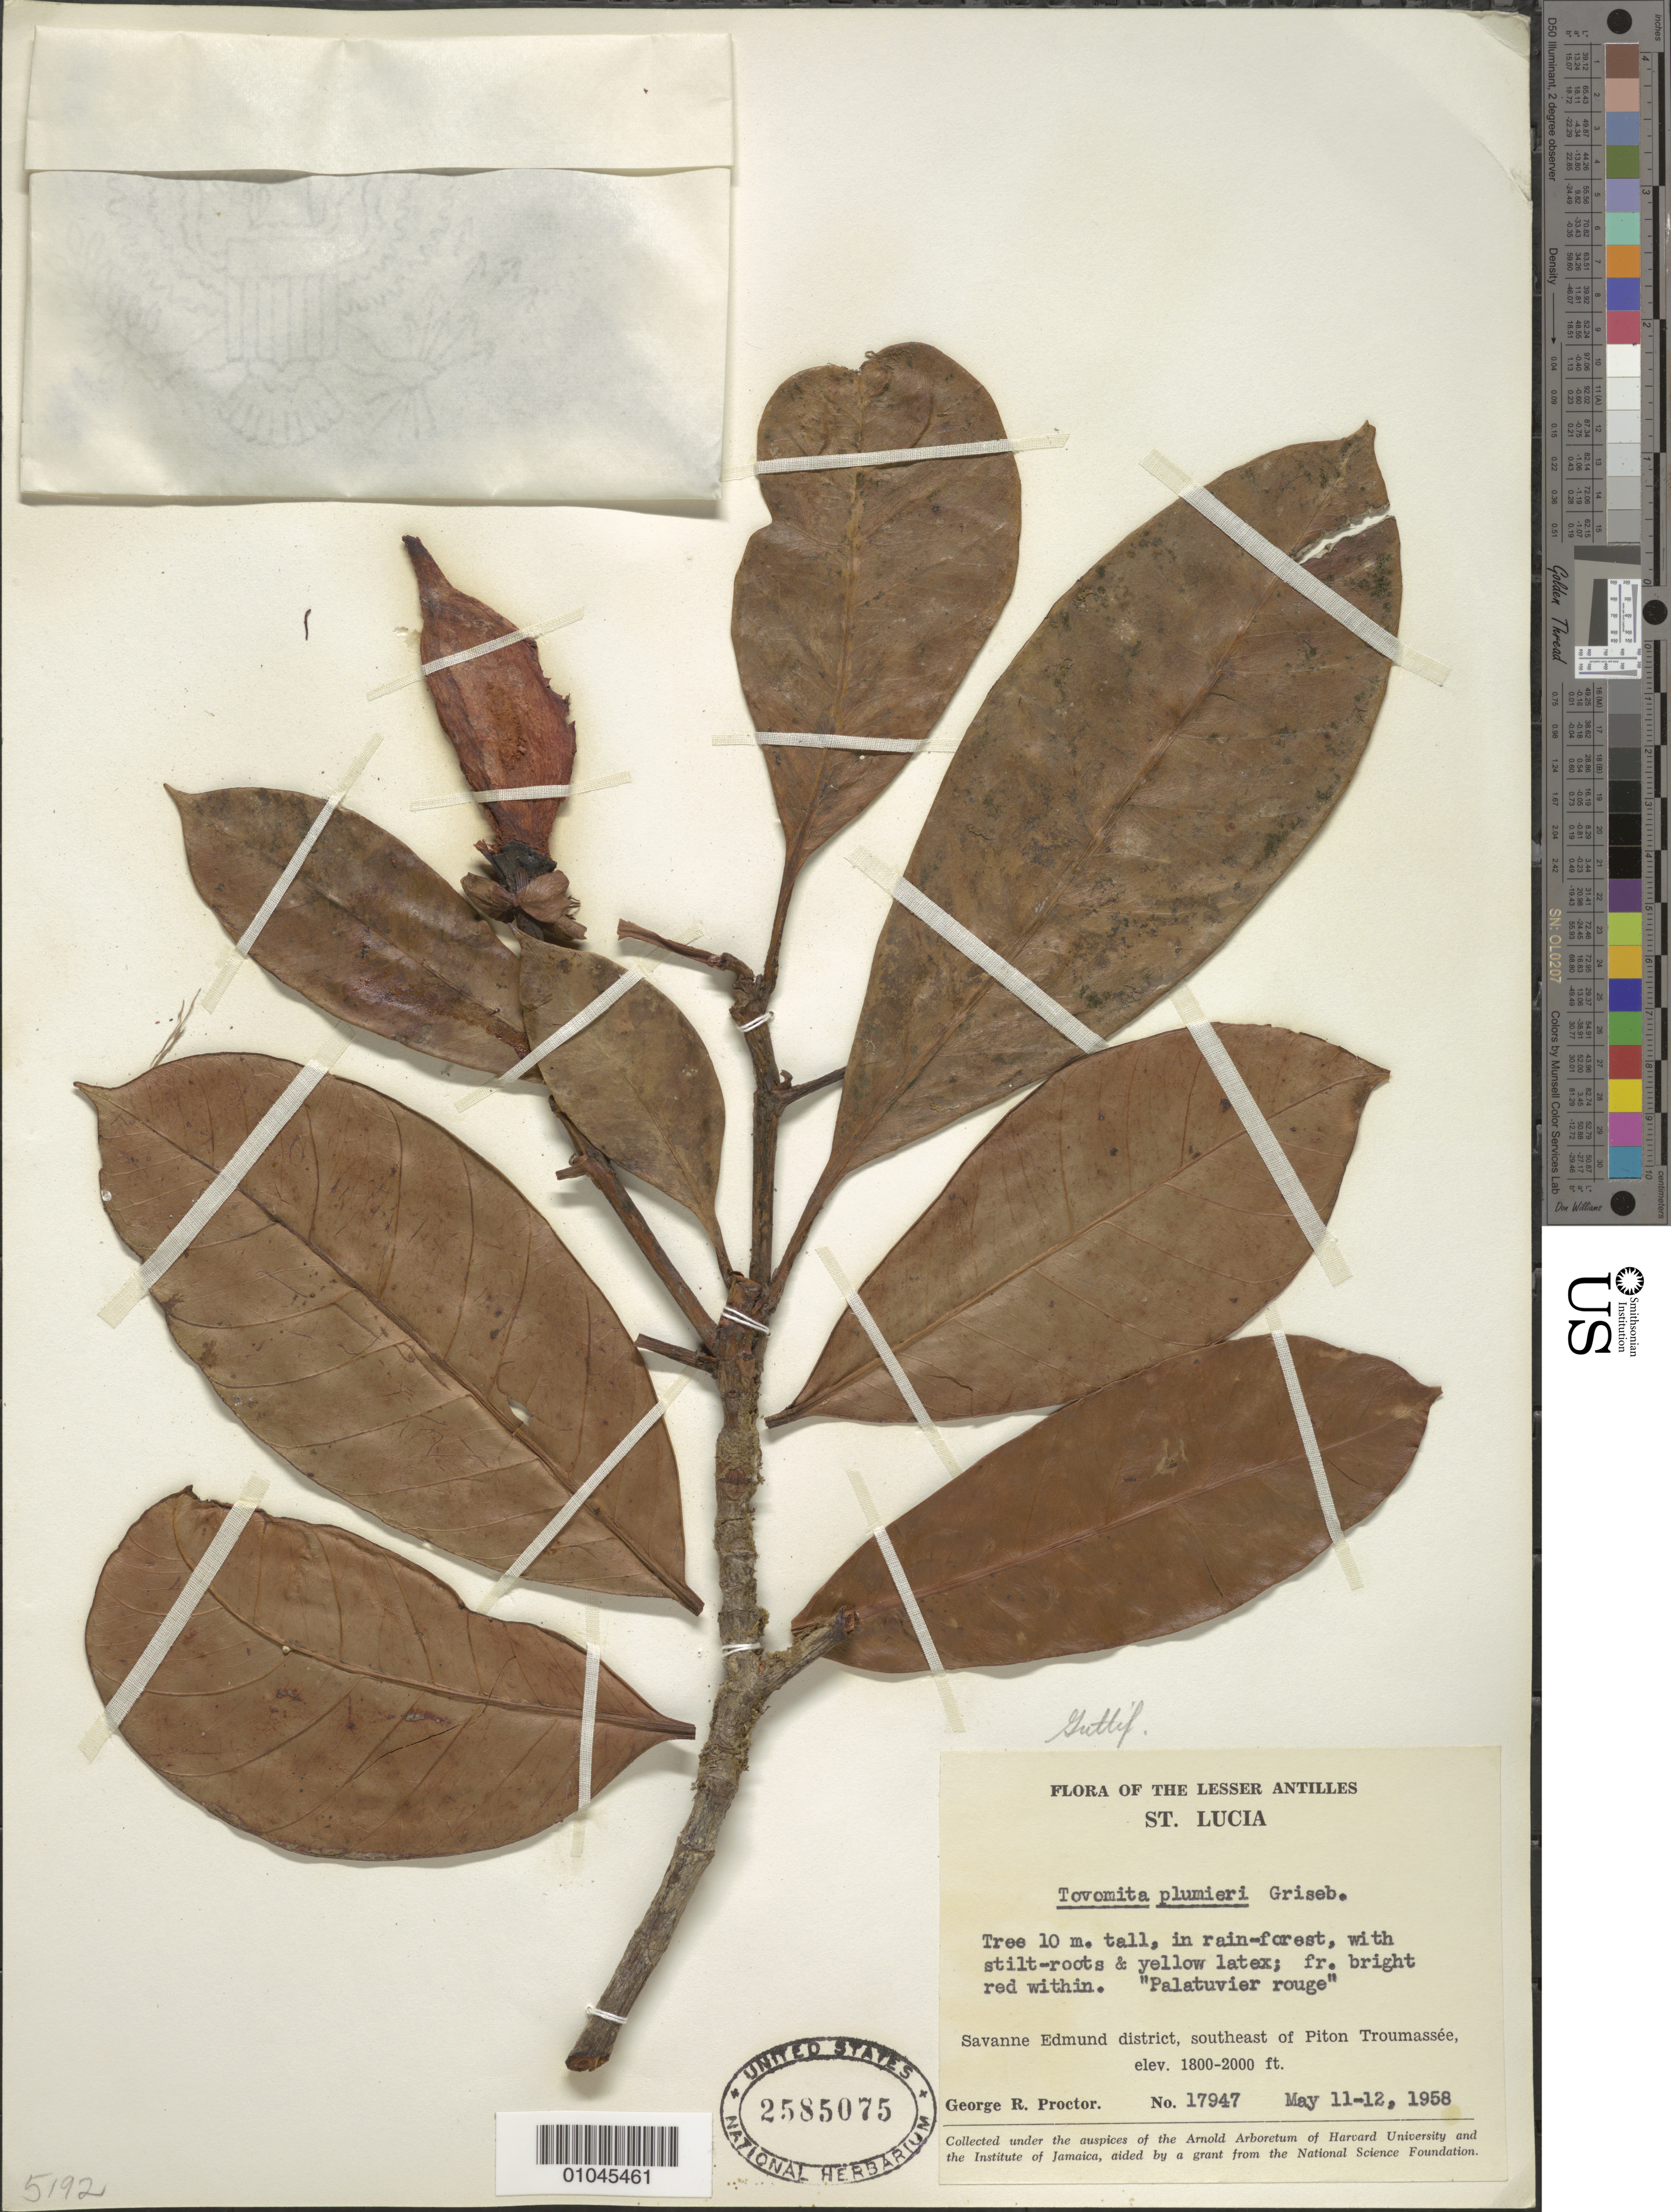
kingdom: Plantae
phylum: Tracheophyta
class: Magnoliopsida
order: Malpighiales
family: Clusiaceae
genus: Tovomita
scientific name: Tovomita plumieri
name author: Griseb.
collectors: G. R. Proctor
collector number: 17947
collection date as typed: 11 May 1958 to 12 May 1958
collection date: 1958-05-11/1958-05-12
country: Sint Maartin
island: Sint Maarten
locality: Savanne Edmund district, southeast of Piton Troumassee,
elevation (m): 549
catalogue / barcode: US 2585075